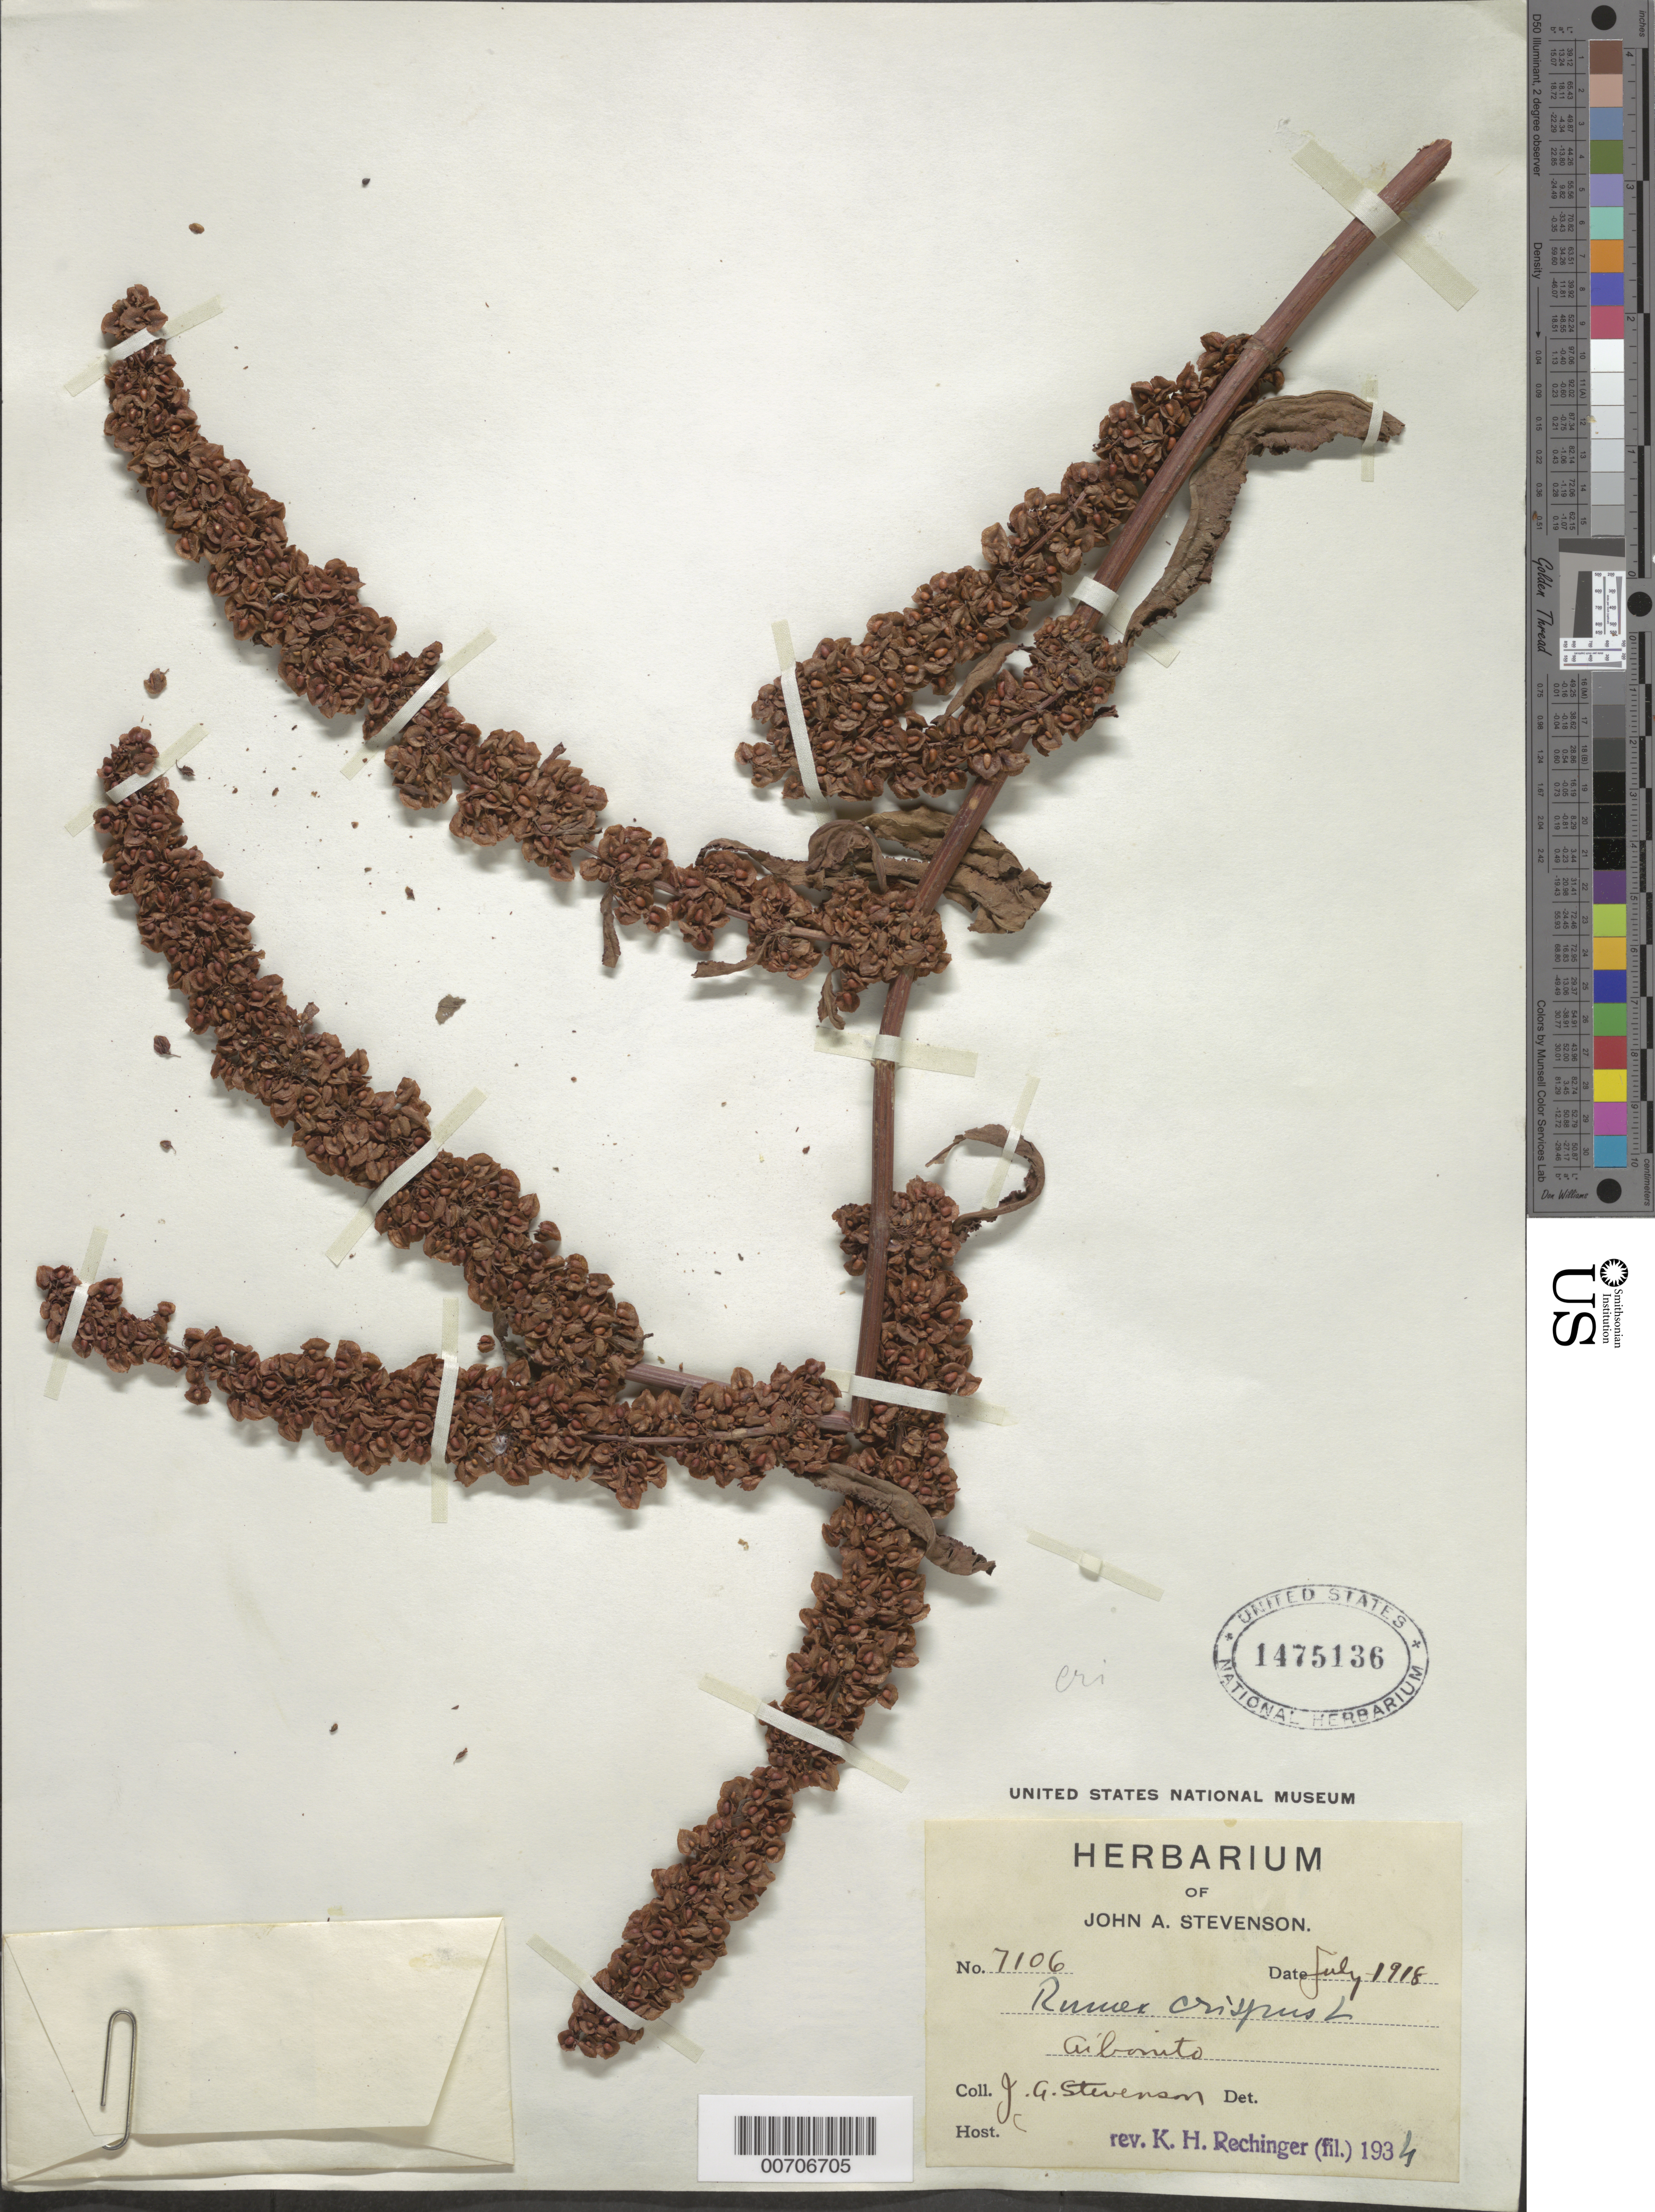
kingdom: Plantae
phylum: Tracheophyta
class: Magnoliopsida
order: Caryophyllales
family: Polygonaceae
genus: Rumex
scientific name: Rumex crispus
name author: L.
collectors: J. Stevenson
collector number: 7106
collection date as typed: Jul 1918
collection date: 1918-07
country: Puerto Rico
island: Greater Antilles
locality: Aibonito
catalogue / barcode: US 1475136